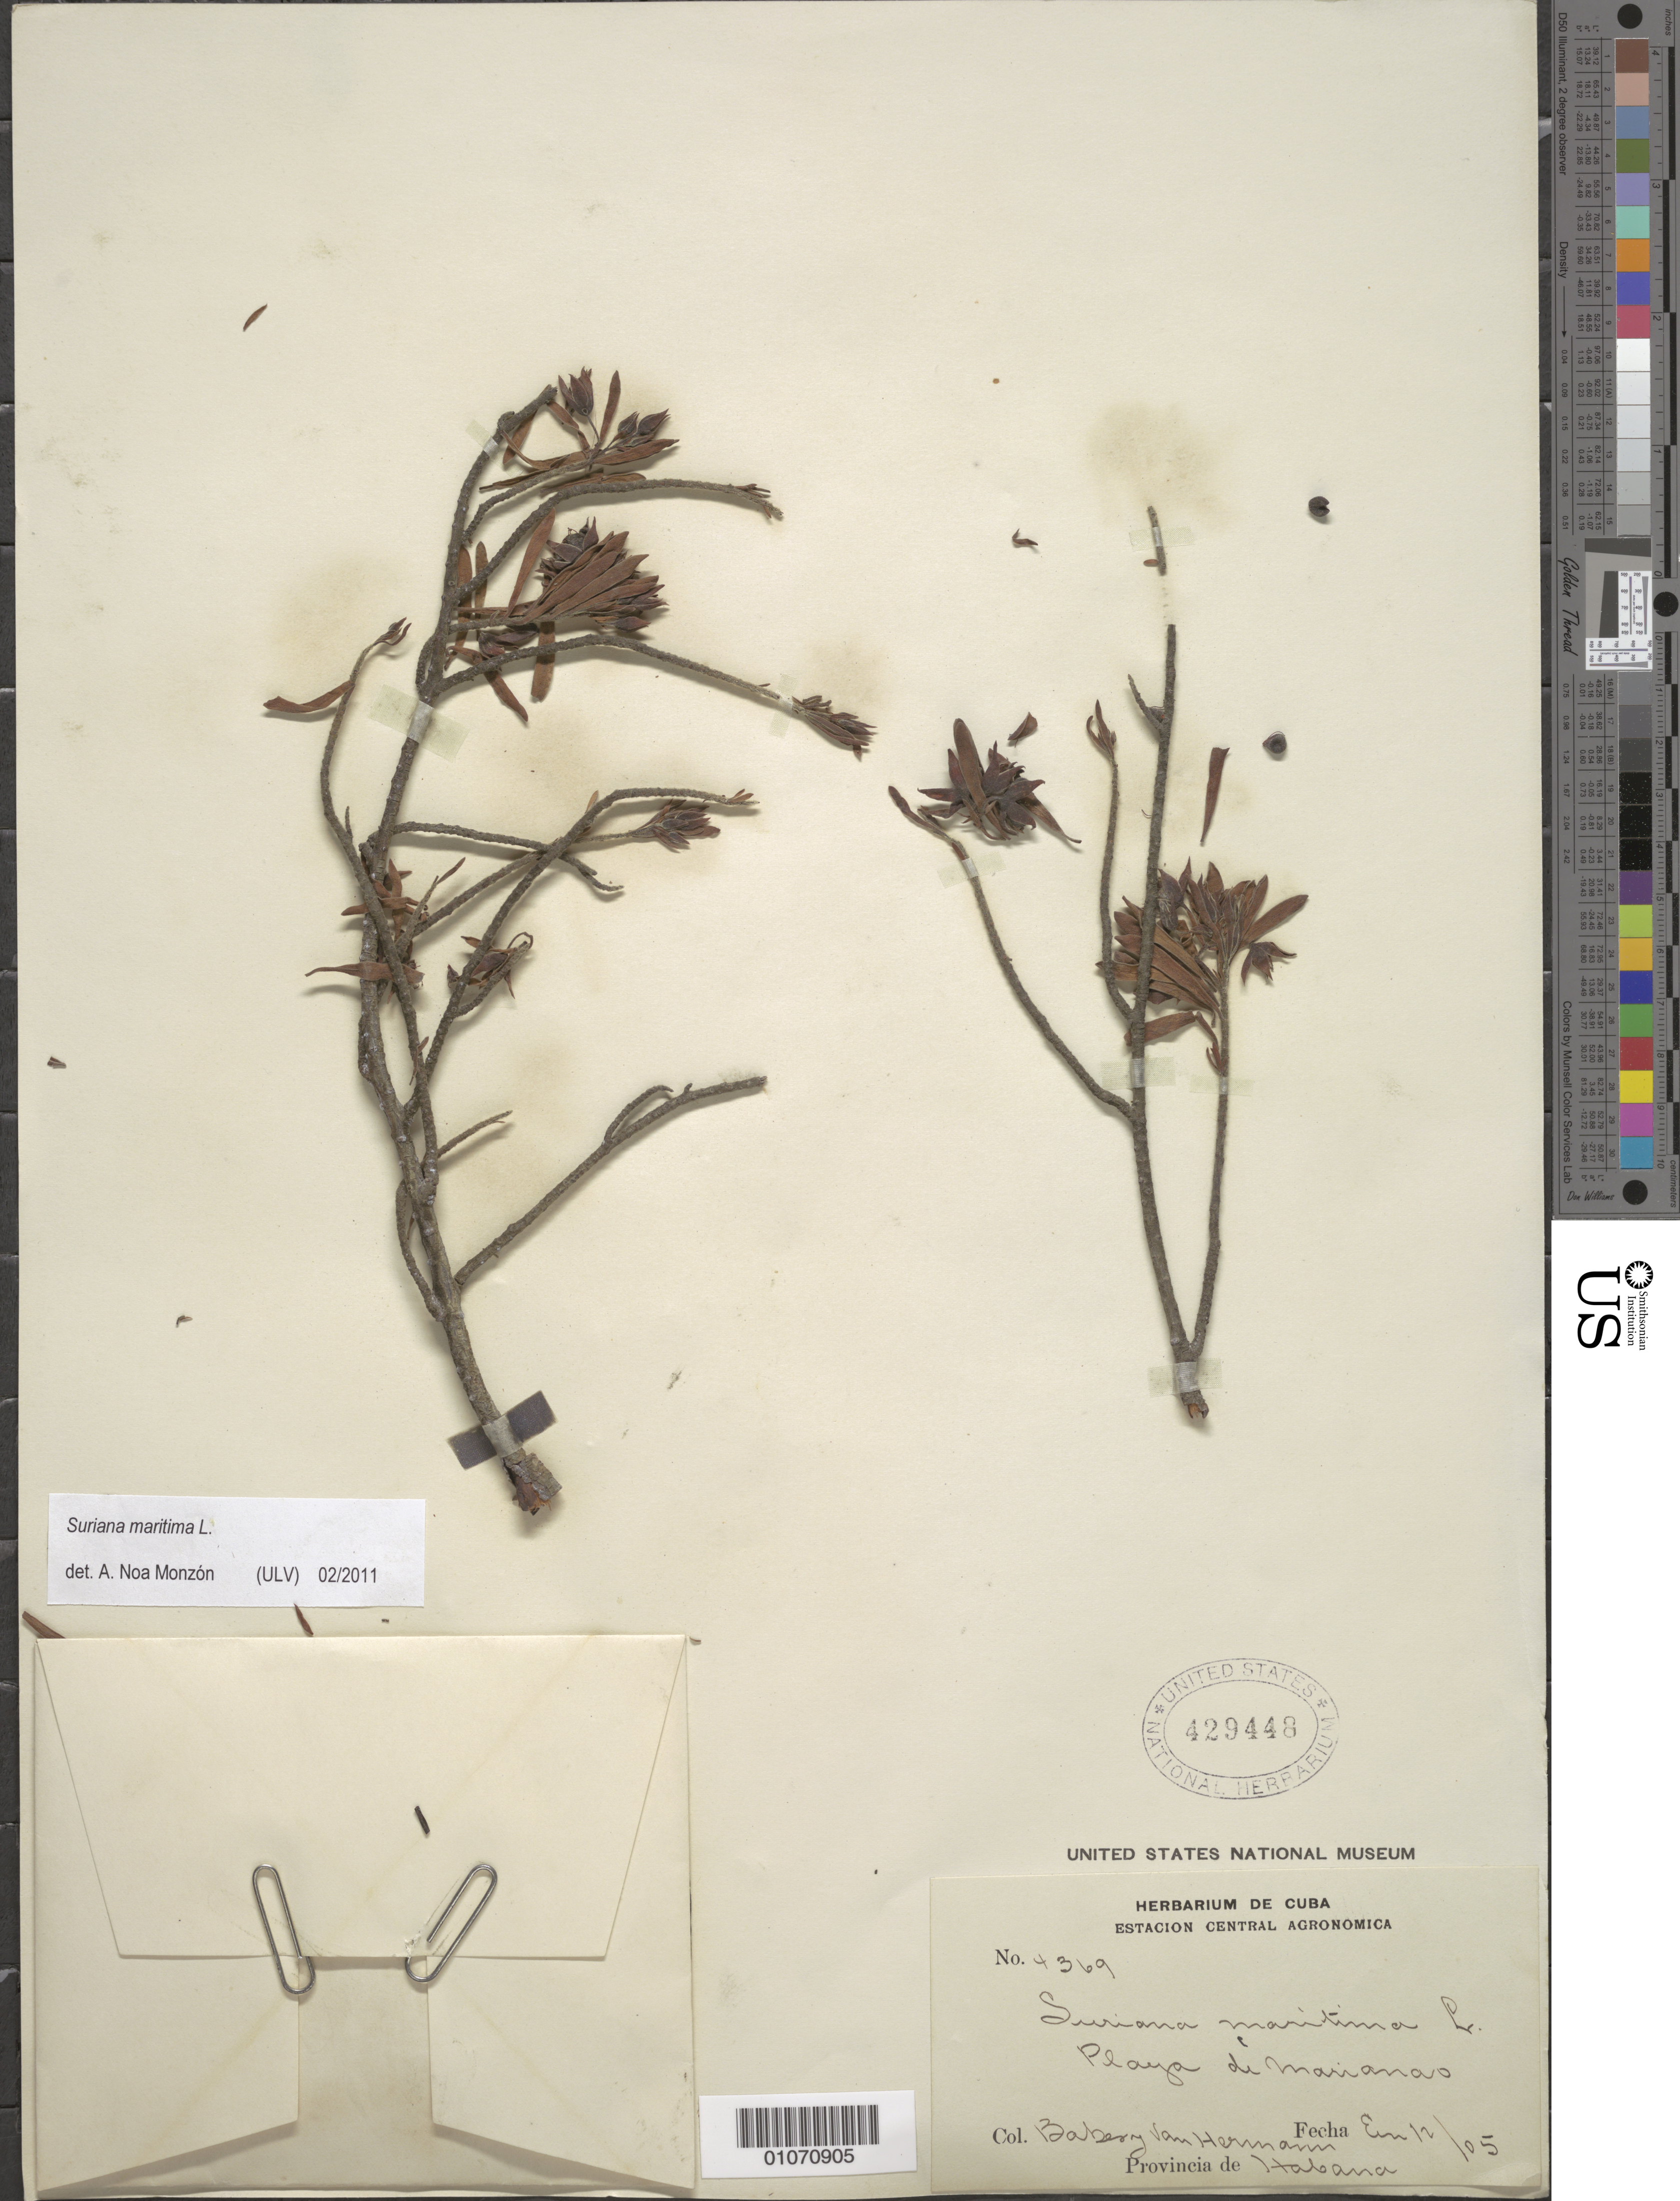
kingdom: Plantae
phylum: Tracheophyta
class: Magnoliopsida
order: Fabales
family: Surianaceae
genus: Suriana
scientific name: Suriana maritima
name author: L.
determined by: Noa Monzón, A.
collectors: B. Van Hermann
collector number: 4369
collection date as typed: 02 Jan 1905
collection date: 1905-01-02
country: Cuba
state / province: La Habana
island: Cuba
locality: Playa de Marinanao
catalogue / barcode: US 429448